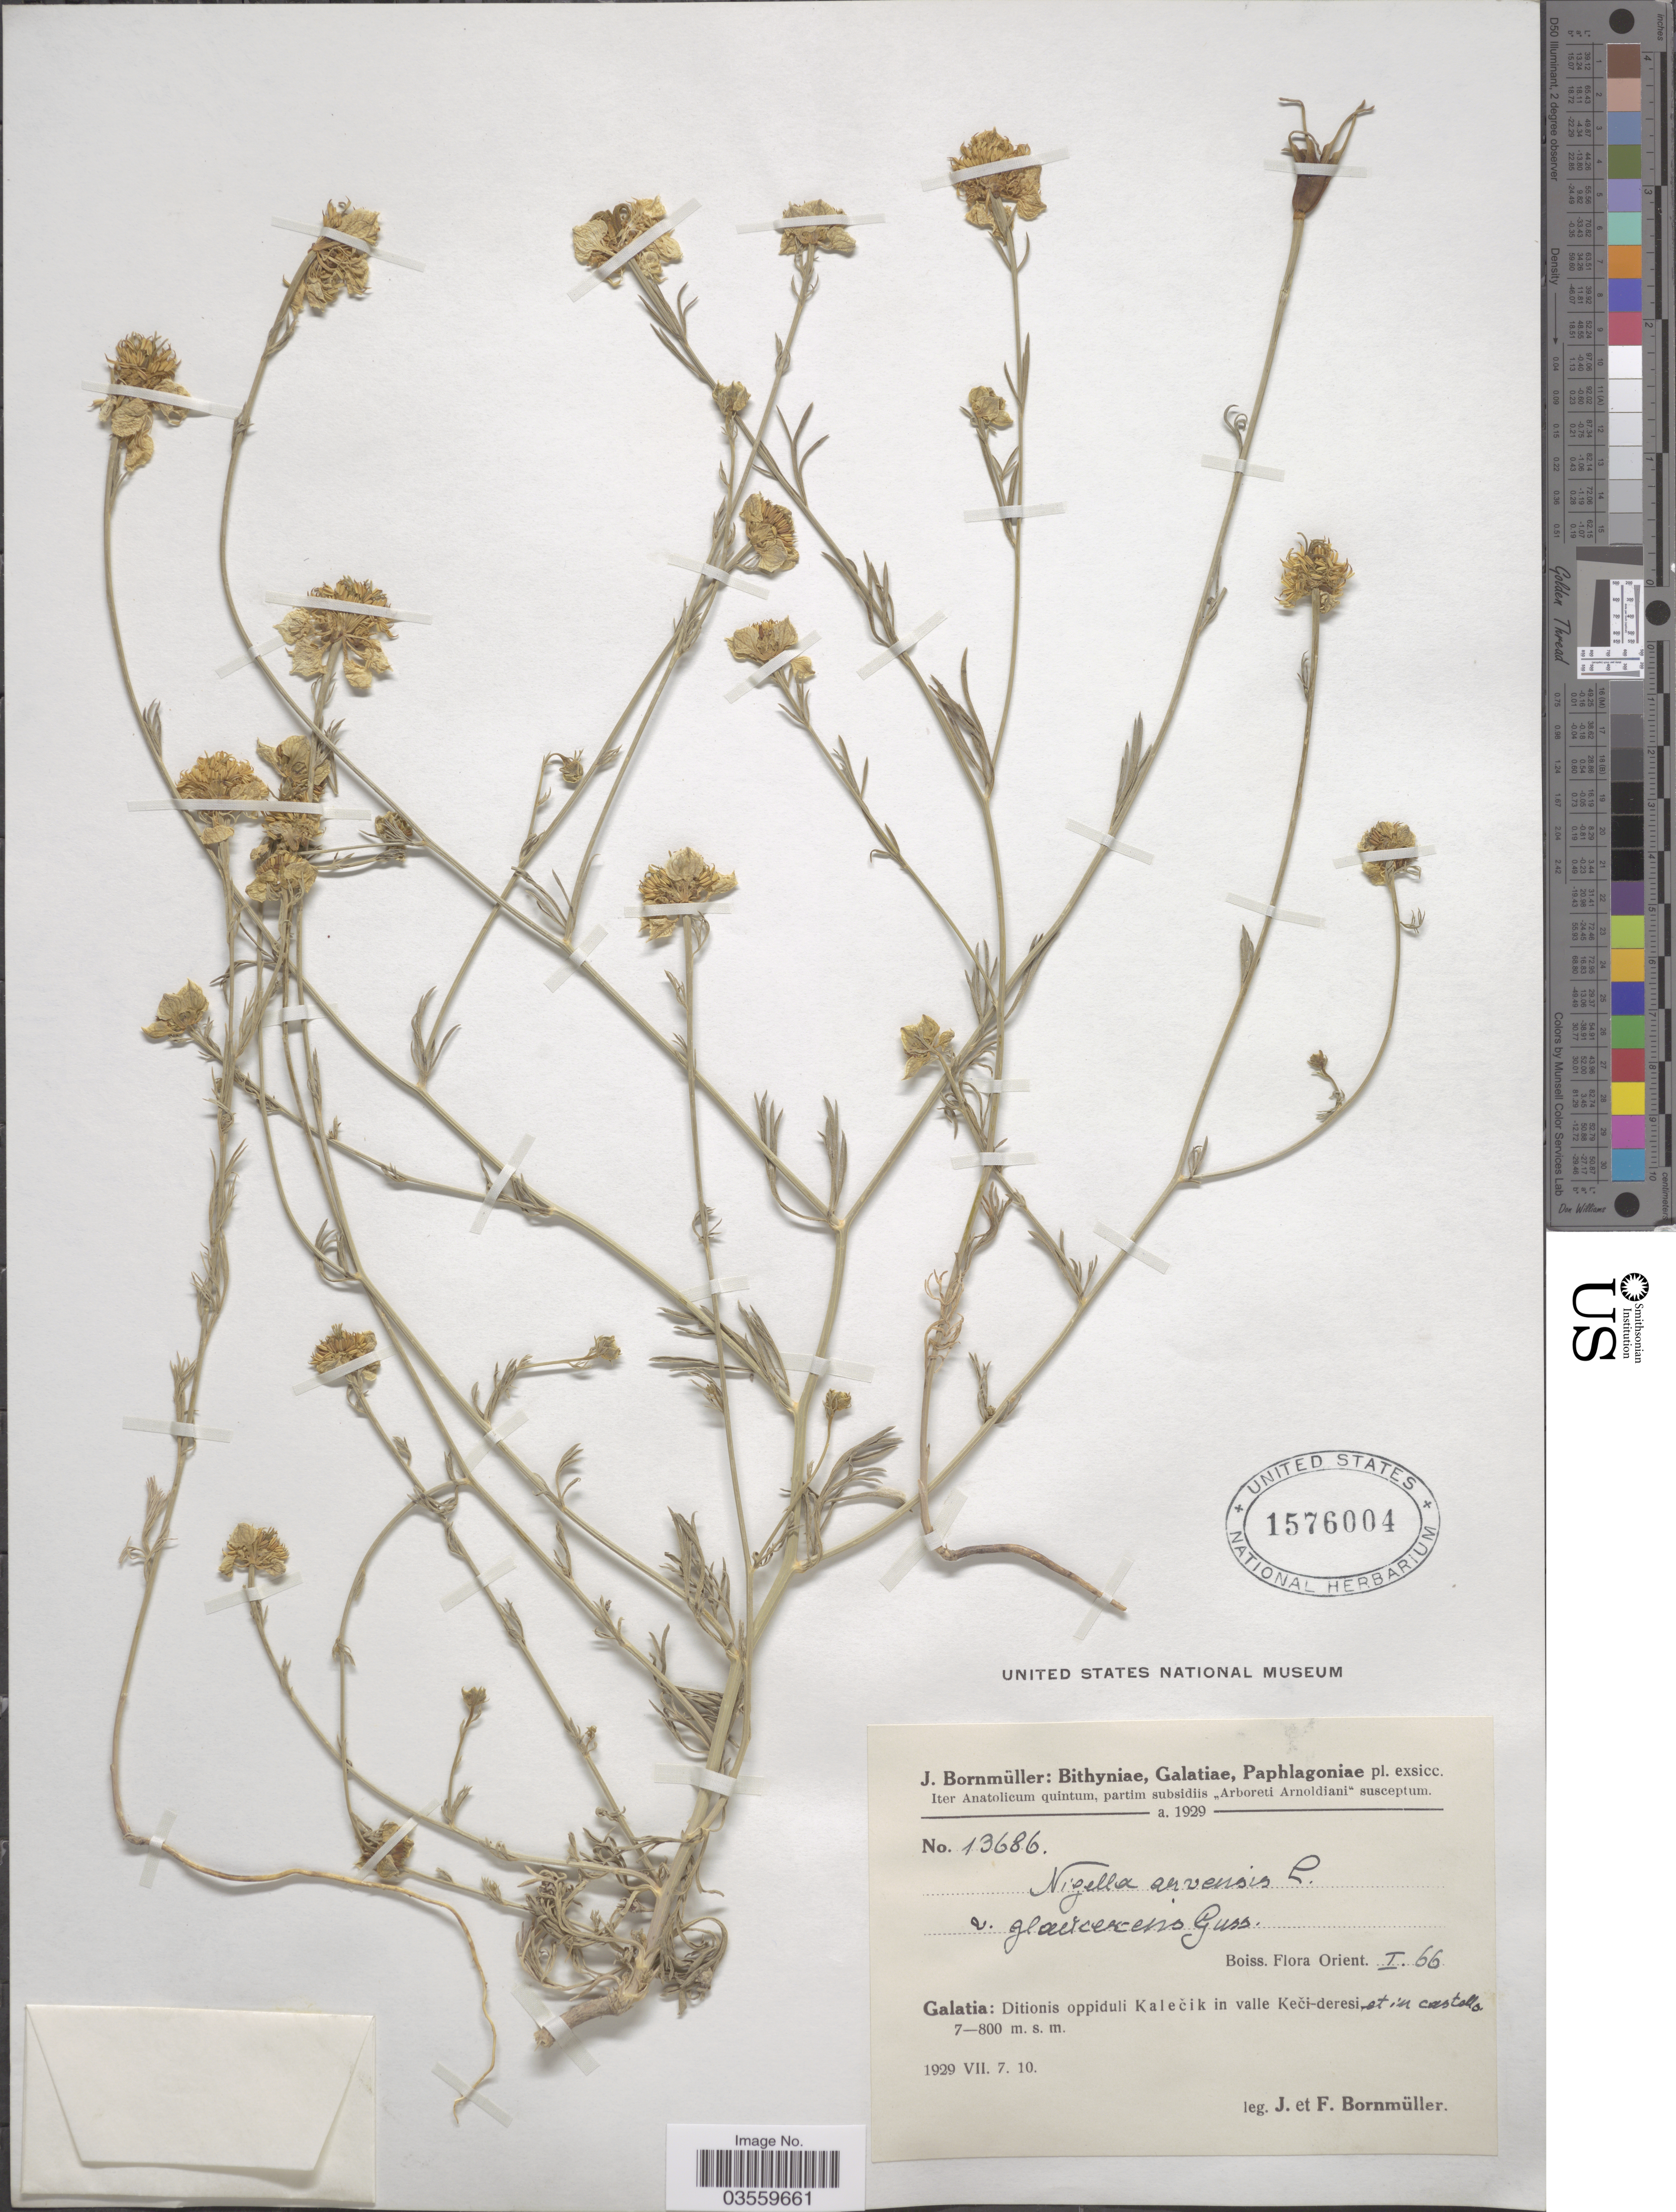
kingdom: Plantae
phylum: Tracheophyta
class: Magnoliopsida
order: Ranunculales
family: Ranunculaceae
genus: Nigella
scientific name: Nigella arvensis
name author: L.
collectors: J. Bornmüller & F. Bornmüller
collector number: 13686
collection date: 1929-07-07/1929-07-10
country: Romania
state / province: Galati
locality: Galatia: Ditiones oppiduli Kalečik in valle Keči-deresi.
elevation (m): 700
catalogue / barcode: US 1576004